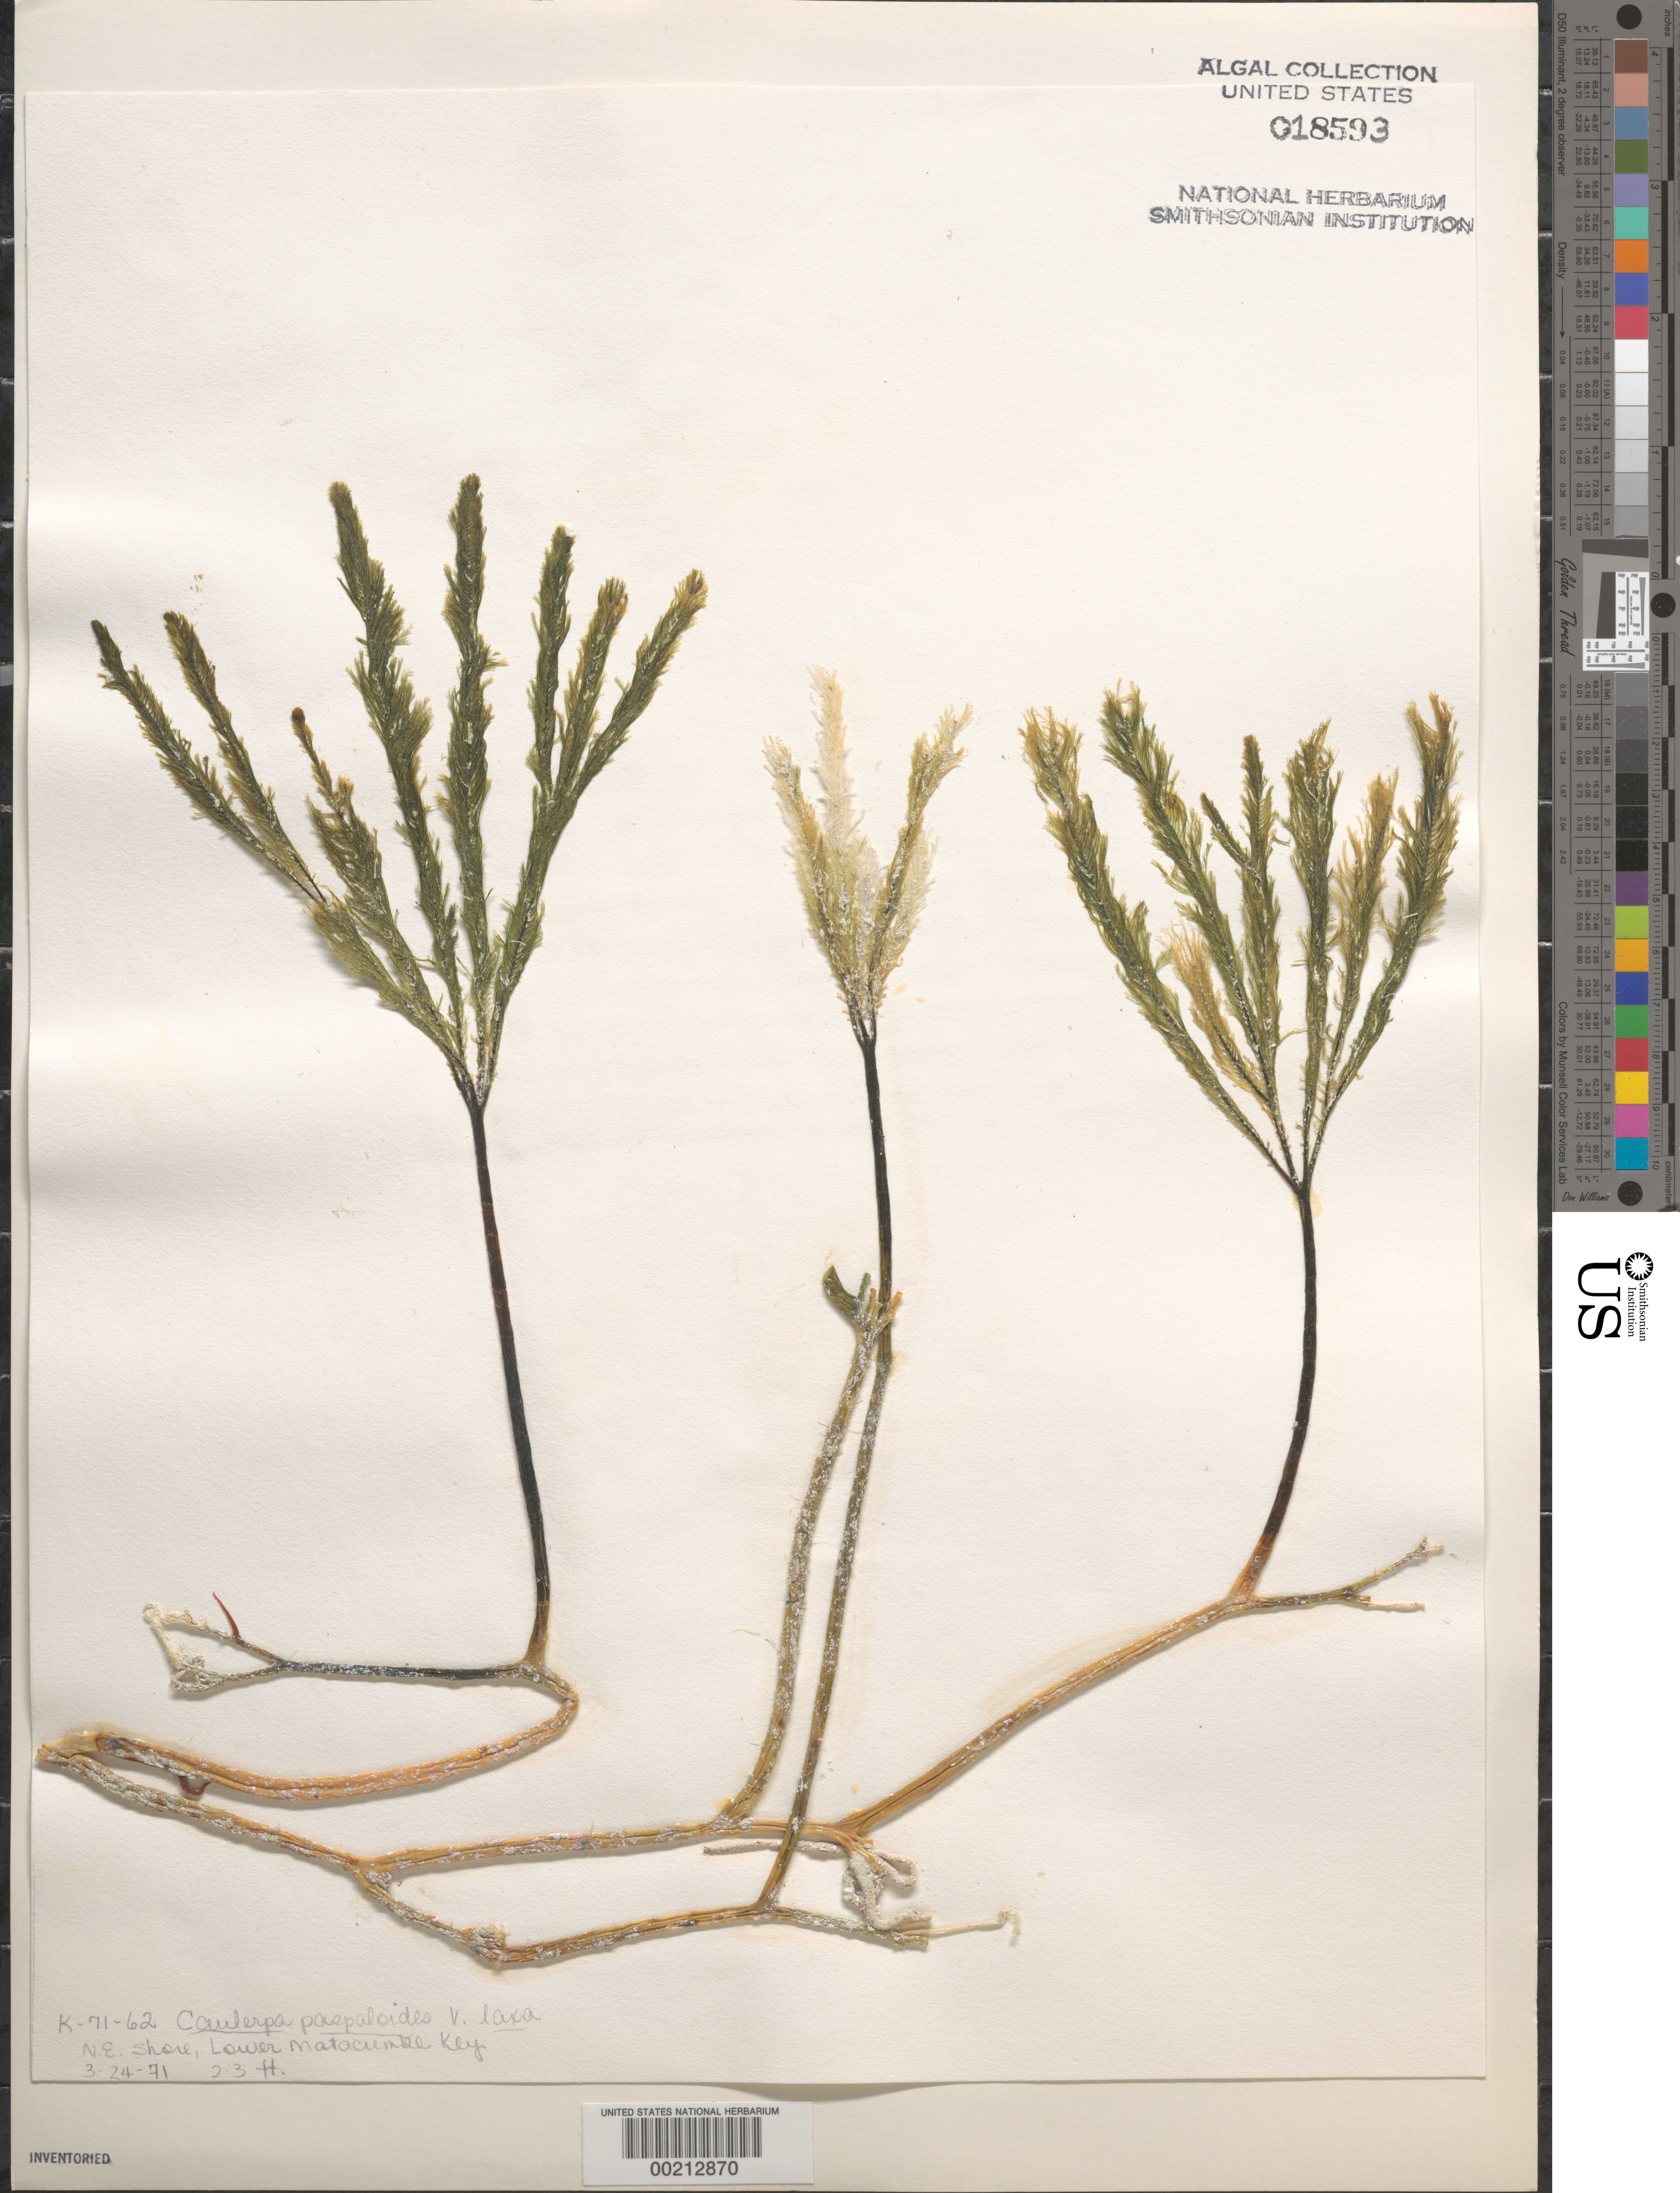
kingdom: Plantae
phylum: Chlorophyta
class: Ulvophyceae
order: Bryopsidales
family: Caulerpaceae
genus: Caulerpa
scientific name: Caulerpa paspaloides var. laxa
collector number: K-71-62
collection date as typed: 24 Mar 1971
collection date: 1971-03-24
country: United States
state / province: Florida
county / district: Monroe County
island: Lower Matecumbe Key [Lower Matacumbe Key]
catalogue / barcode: US 18593